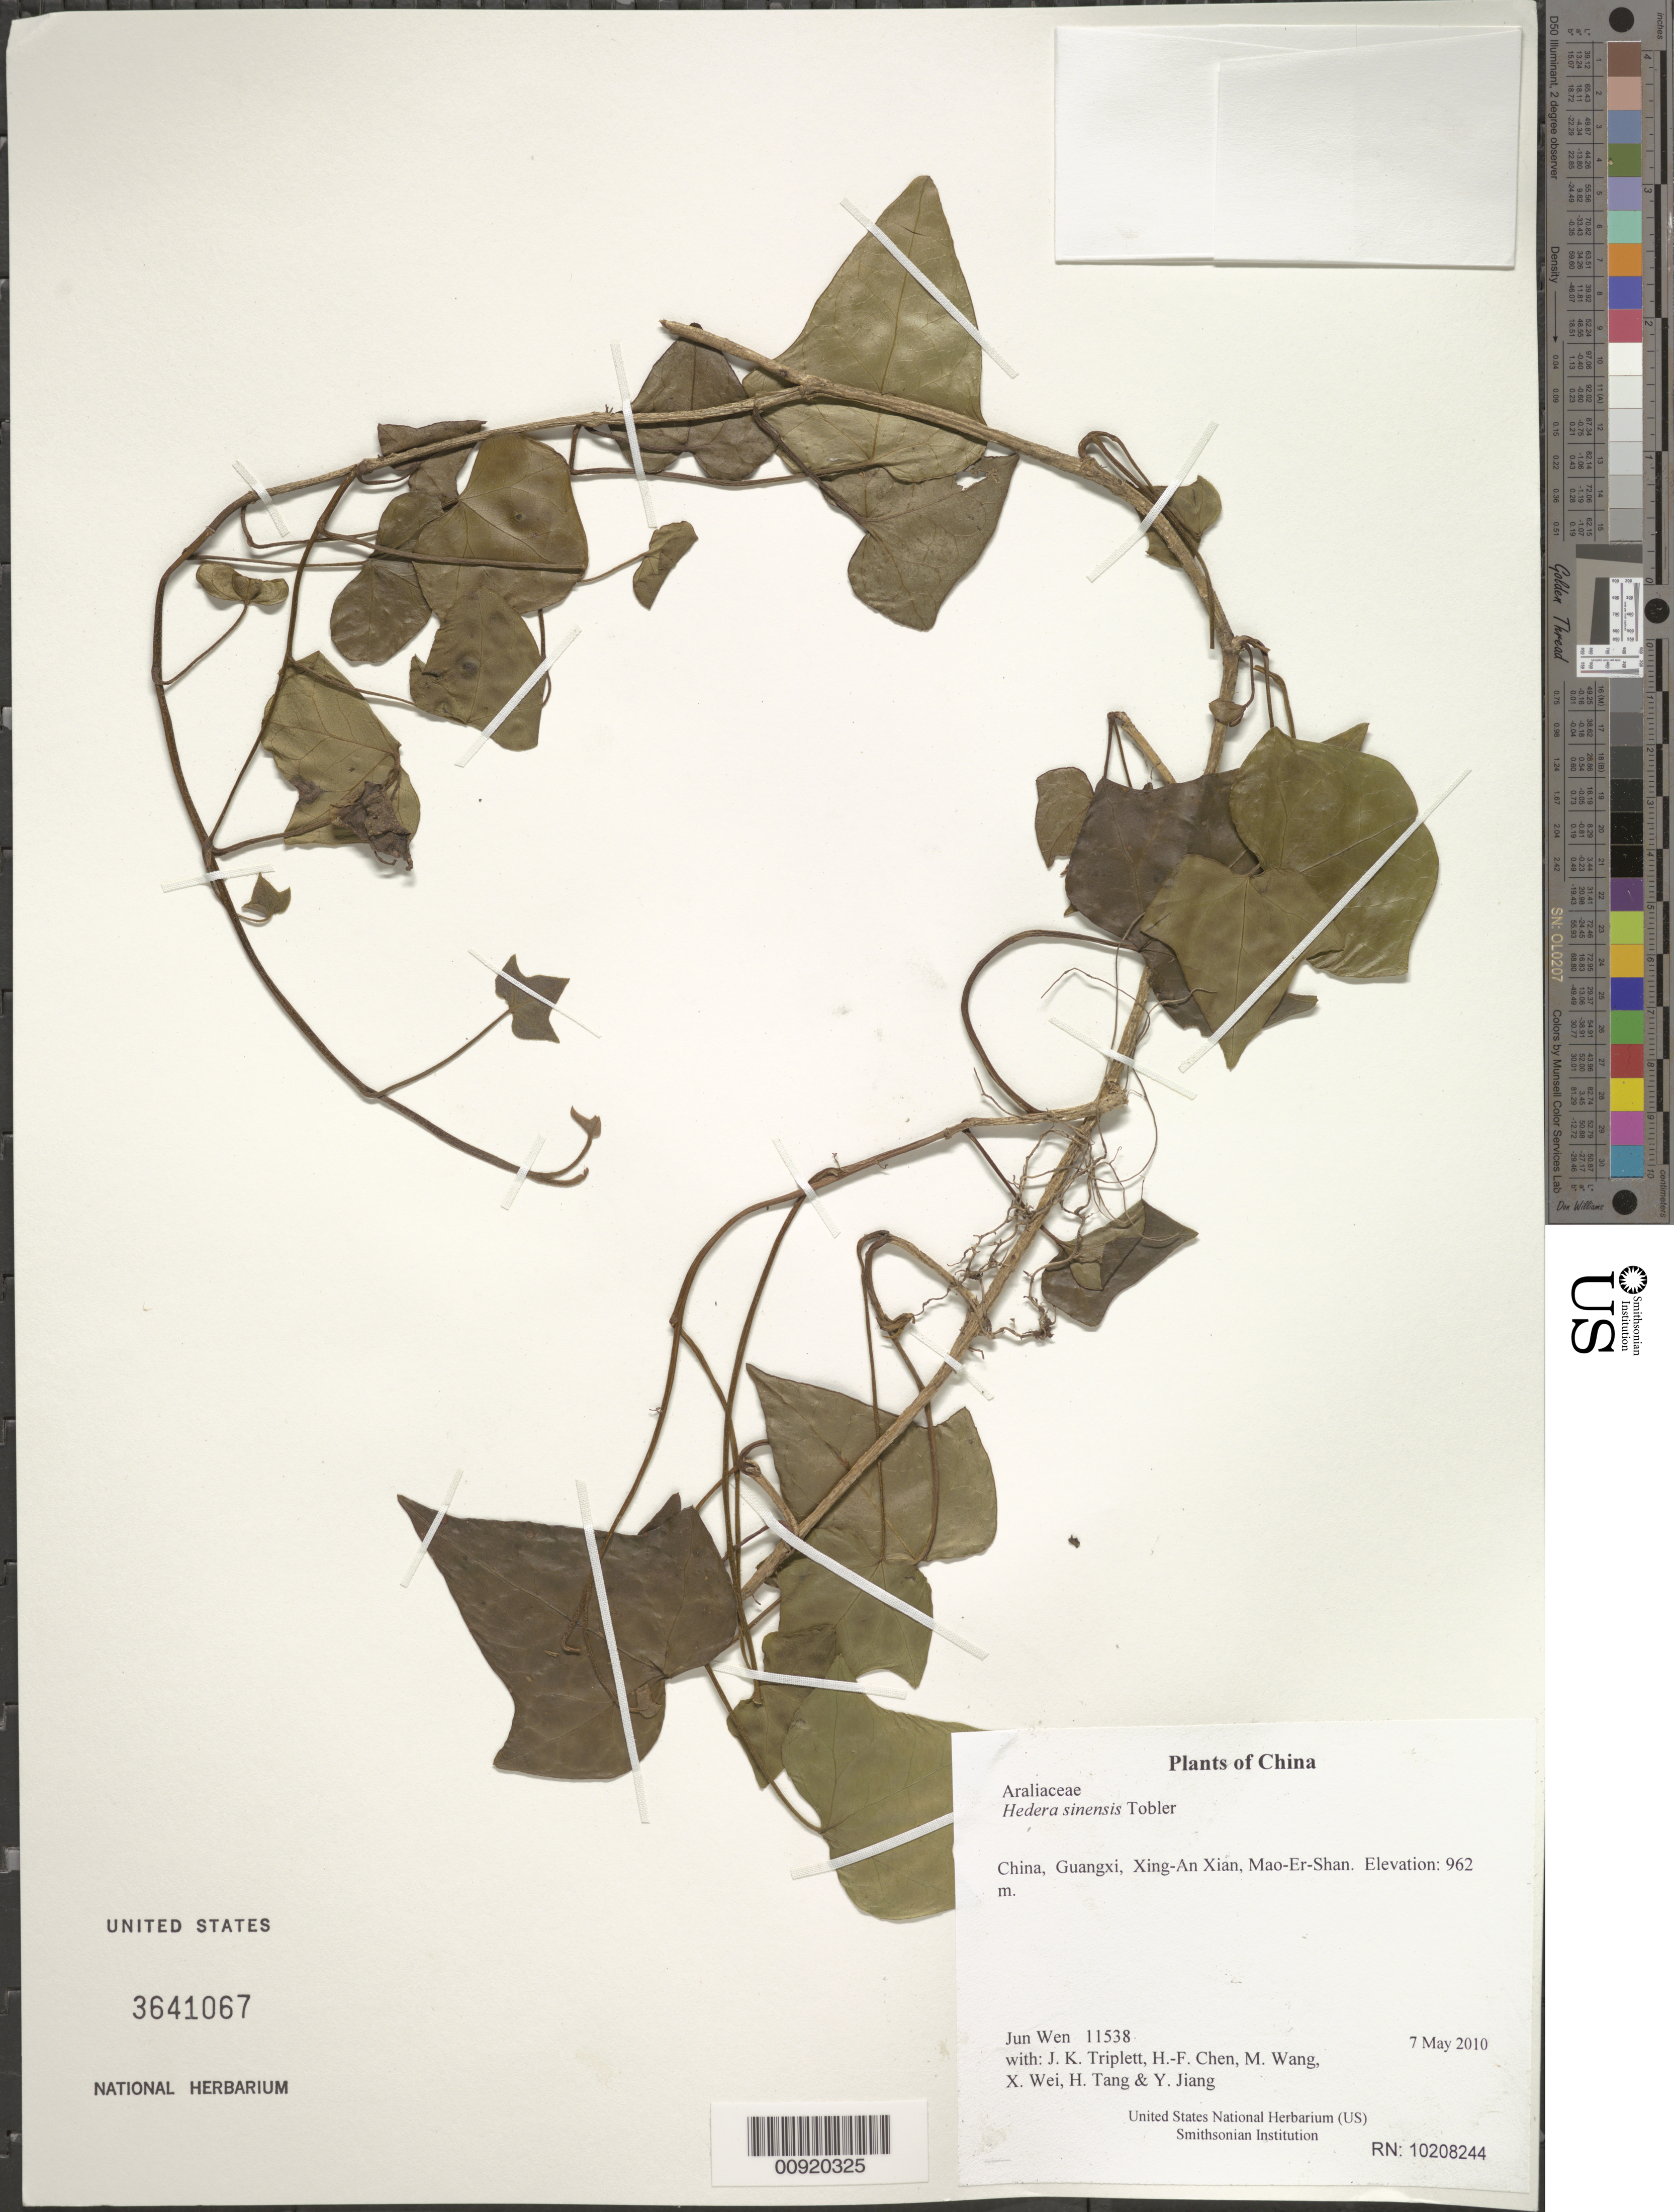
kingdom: Plantae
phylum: Tracheophyta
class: Magnoliopsida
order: Apiales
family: Araliaceae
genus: Hedera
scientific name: Hedera sinensis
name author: (Tobler) Hand.-Mazz.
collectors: J. Wen, J. K. Triplett, H.-F. Chen, M. Wang, X. Wei, H. Tang & Y. Jiang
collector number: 11538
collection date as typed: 7 May 2010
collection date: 2010-05-07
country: China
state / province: Guangxi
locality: Xing-An Xian, Mao-Er-Shan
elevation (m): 962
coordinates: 25 51.410 N, 110 29.704 E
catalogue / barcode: US 3641067